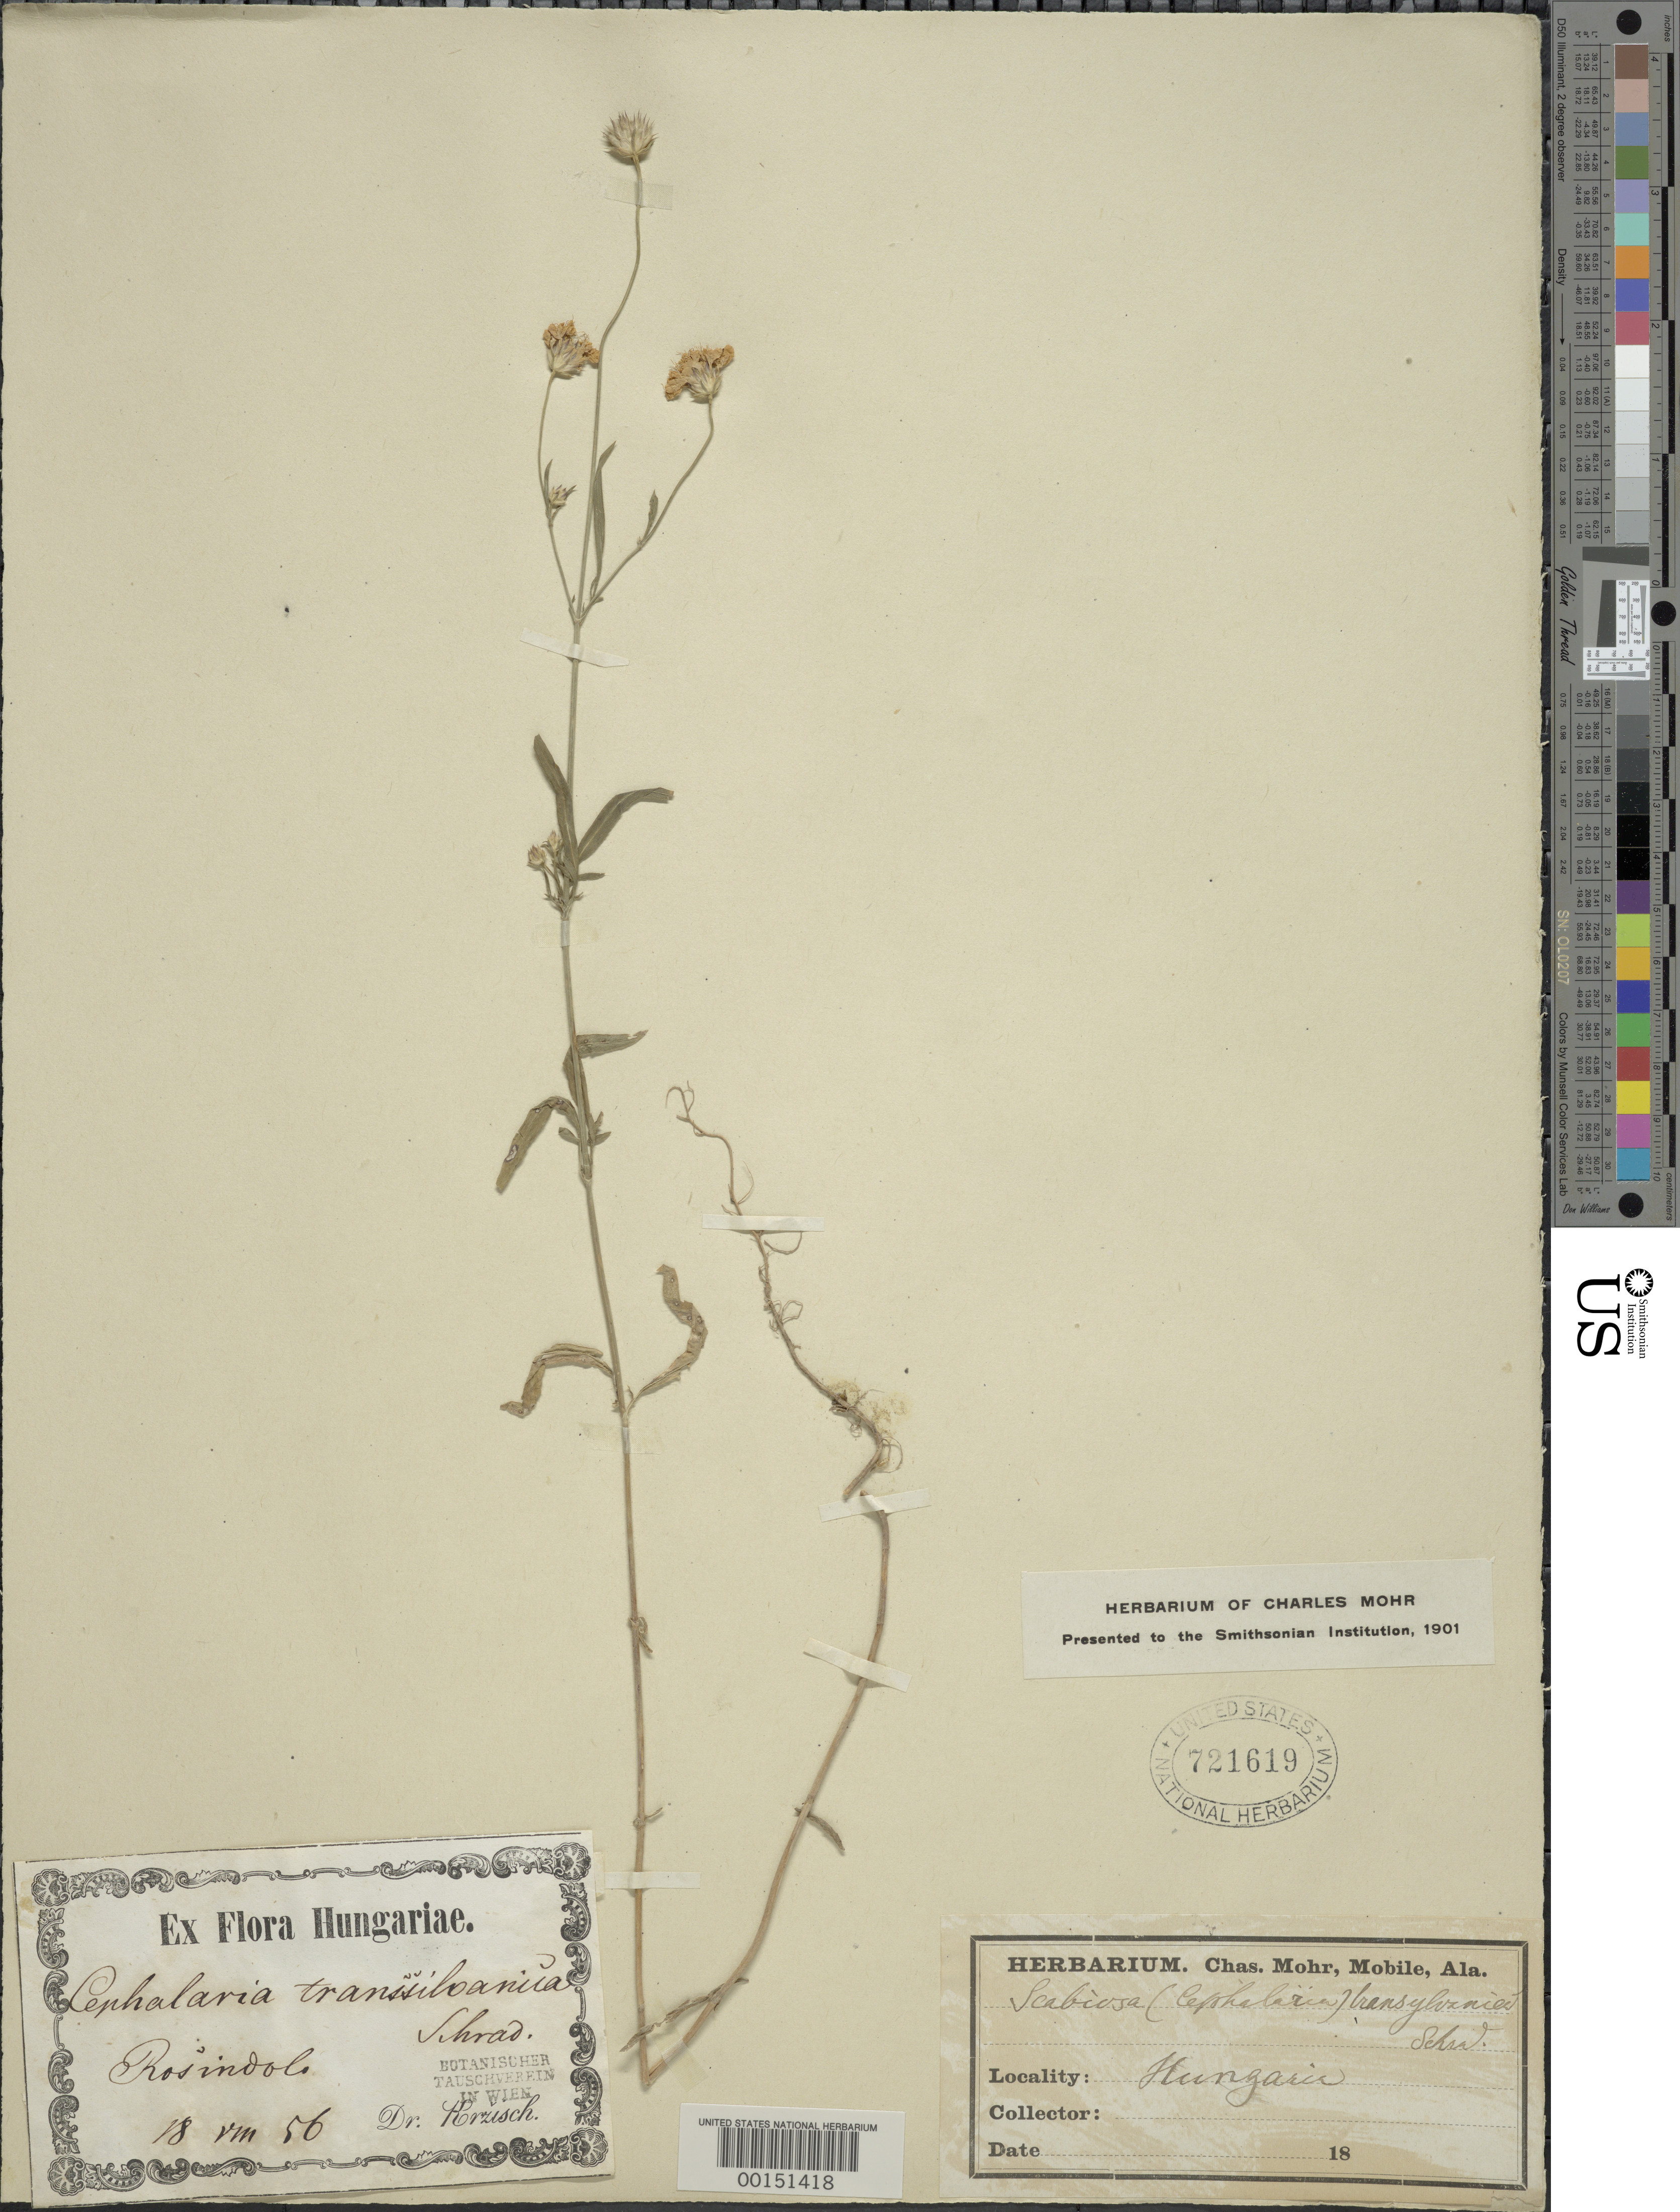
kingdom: Plantae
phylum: Tracheophyta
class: Magnoliopsida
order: Dipsacales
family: Caprifoliaceae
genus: Scabiosa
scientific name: Scabiosa transylvanica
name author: Schrad.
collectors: -. Krusch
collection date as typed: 1856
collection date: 1856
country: Hungary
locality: Rosindol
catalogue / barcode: US 721619